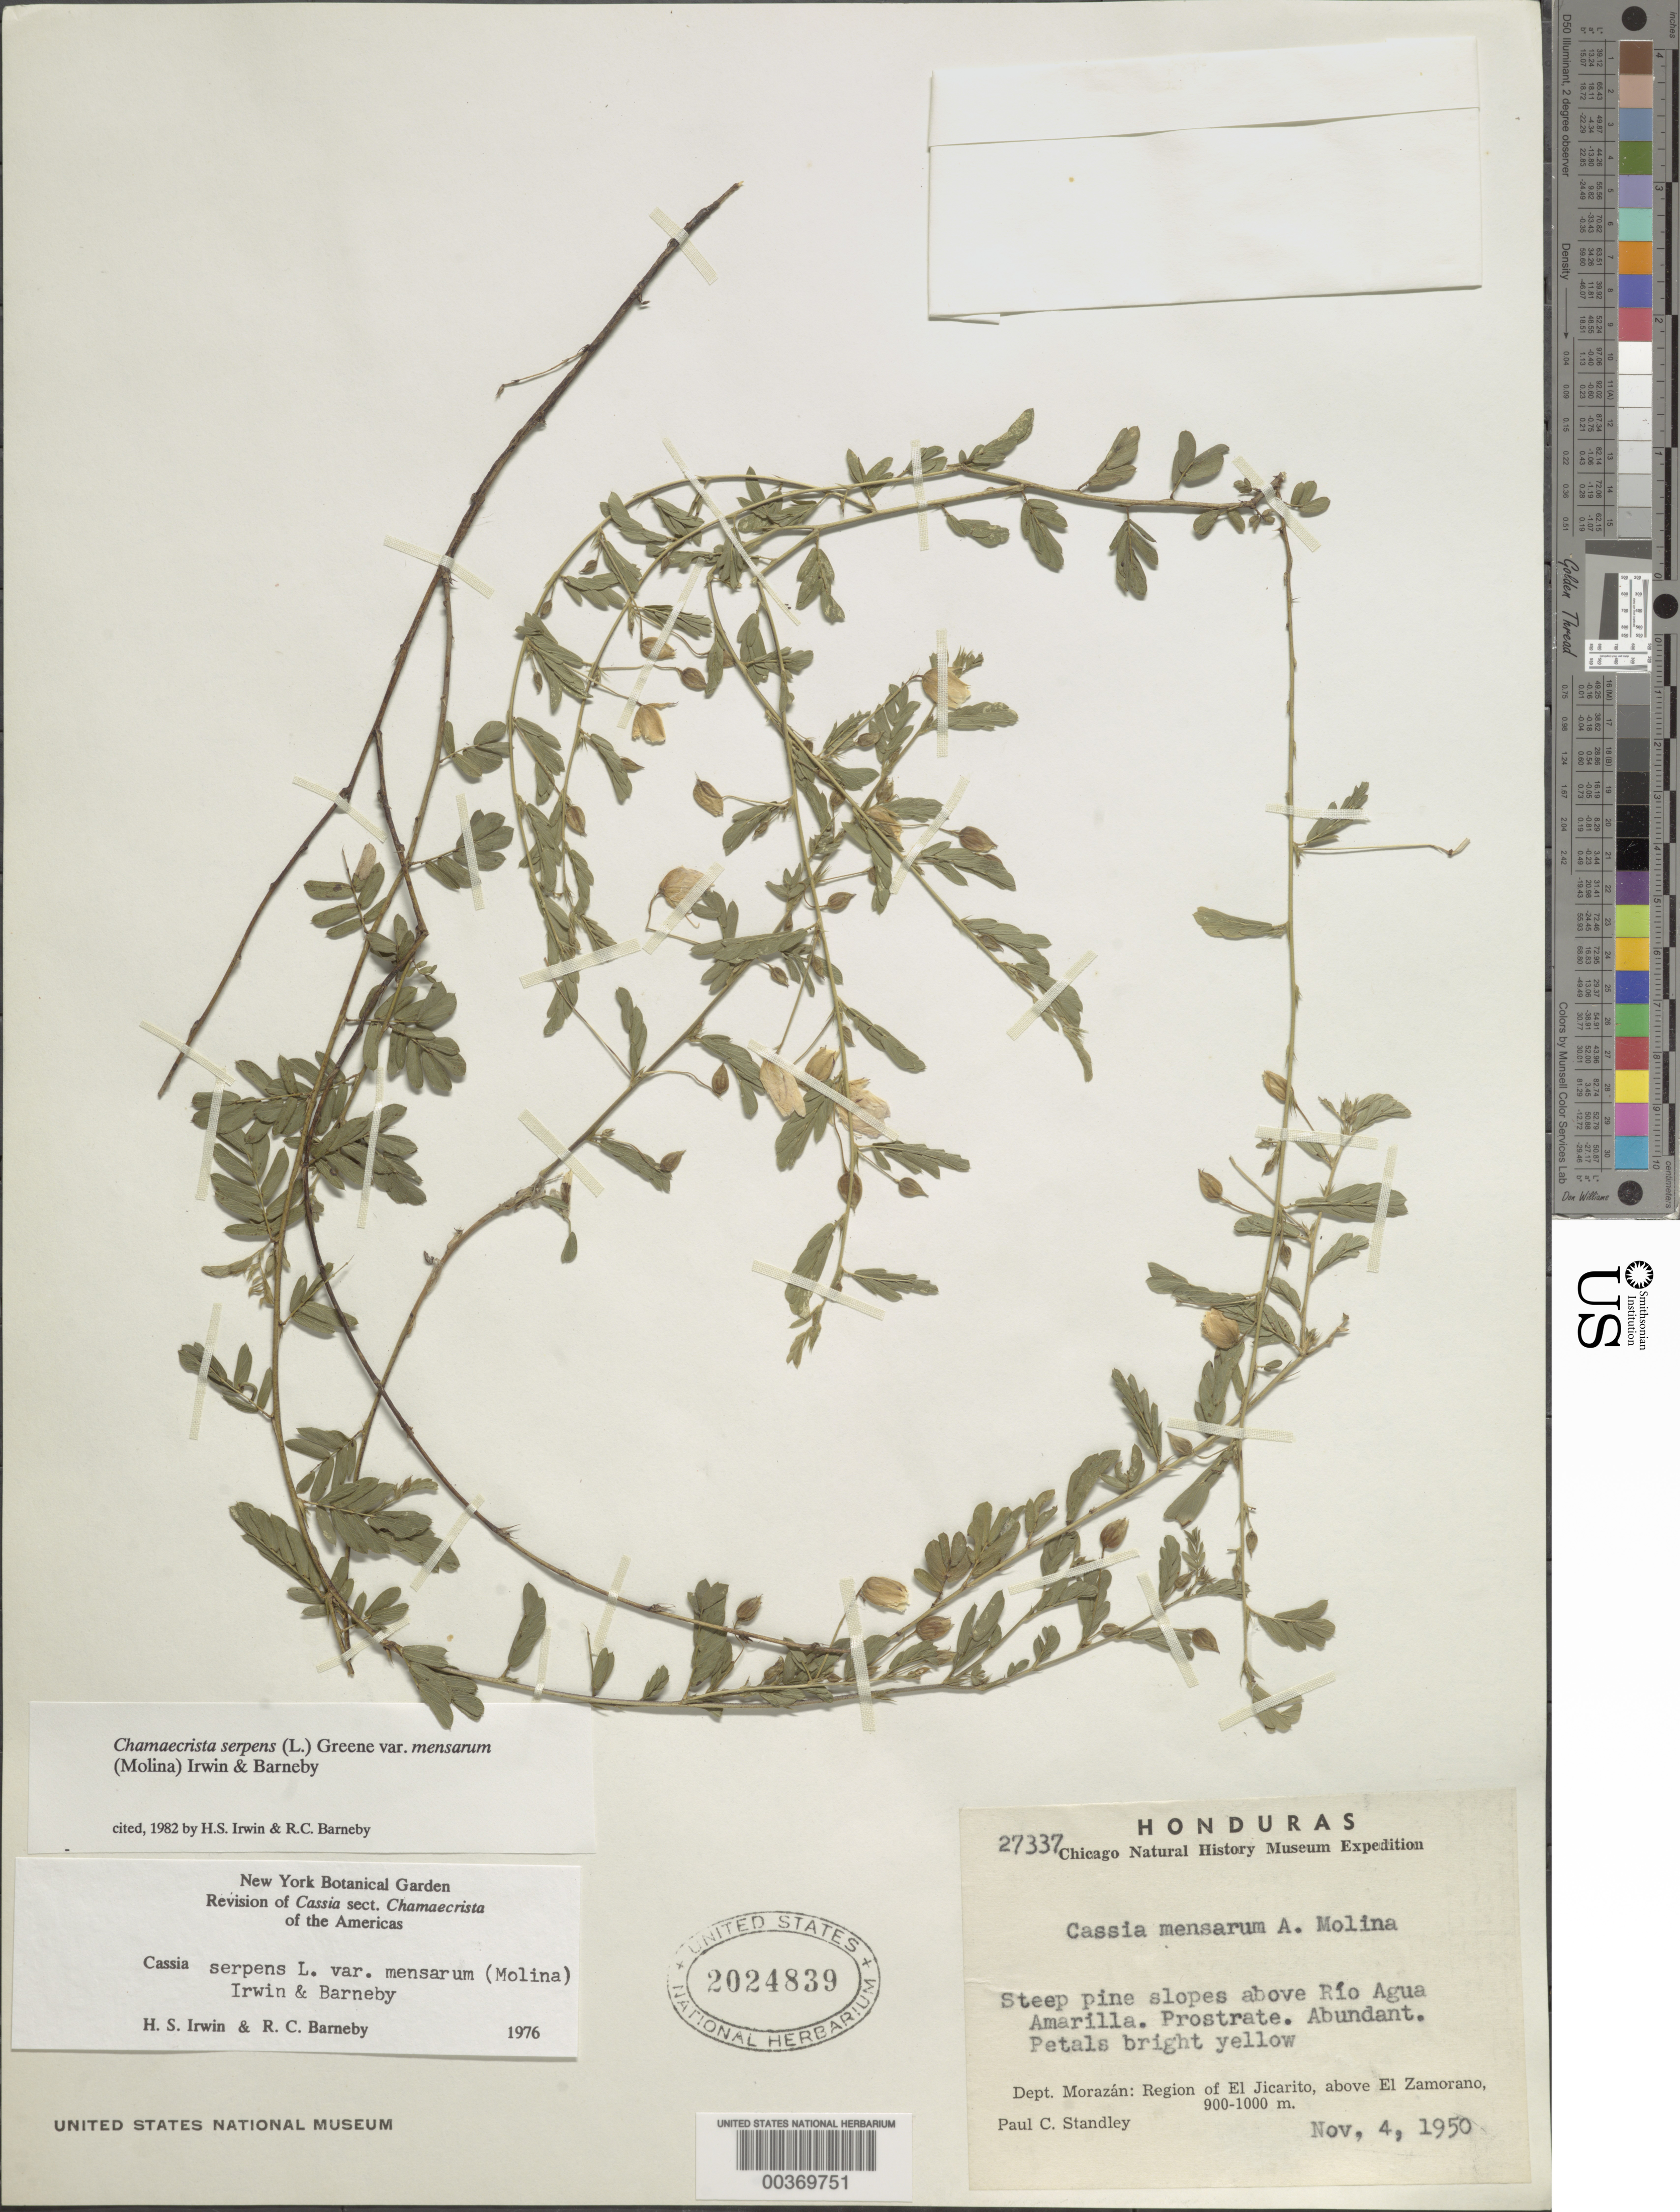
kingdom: Plantae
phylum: Tracheophyta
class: Magnoliopsida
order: Fabales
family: Fabaceae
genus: Chamaecrista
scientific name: Chamaecrista serpens var. mensarum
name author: (Ant. Molina) H.S. Irwin & Barneby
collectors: P. C. Standley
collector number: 27337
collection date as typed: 04 Nov 1950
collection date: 1950-11-04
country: Honduras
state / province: Fco. Morazán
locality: Slopes above río Agua Amarilla ; region of El Jicarito, above El Zamorano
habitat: Steep slopes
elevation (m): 900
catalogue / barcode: US 2024839